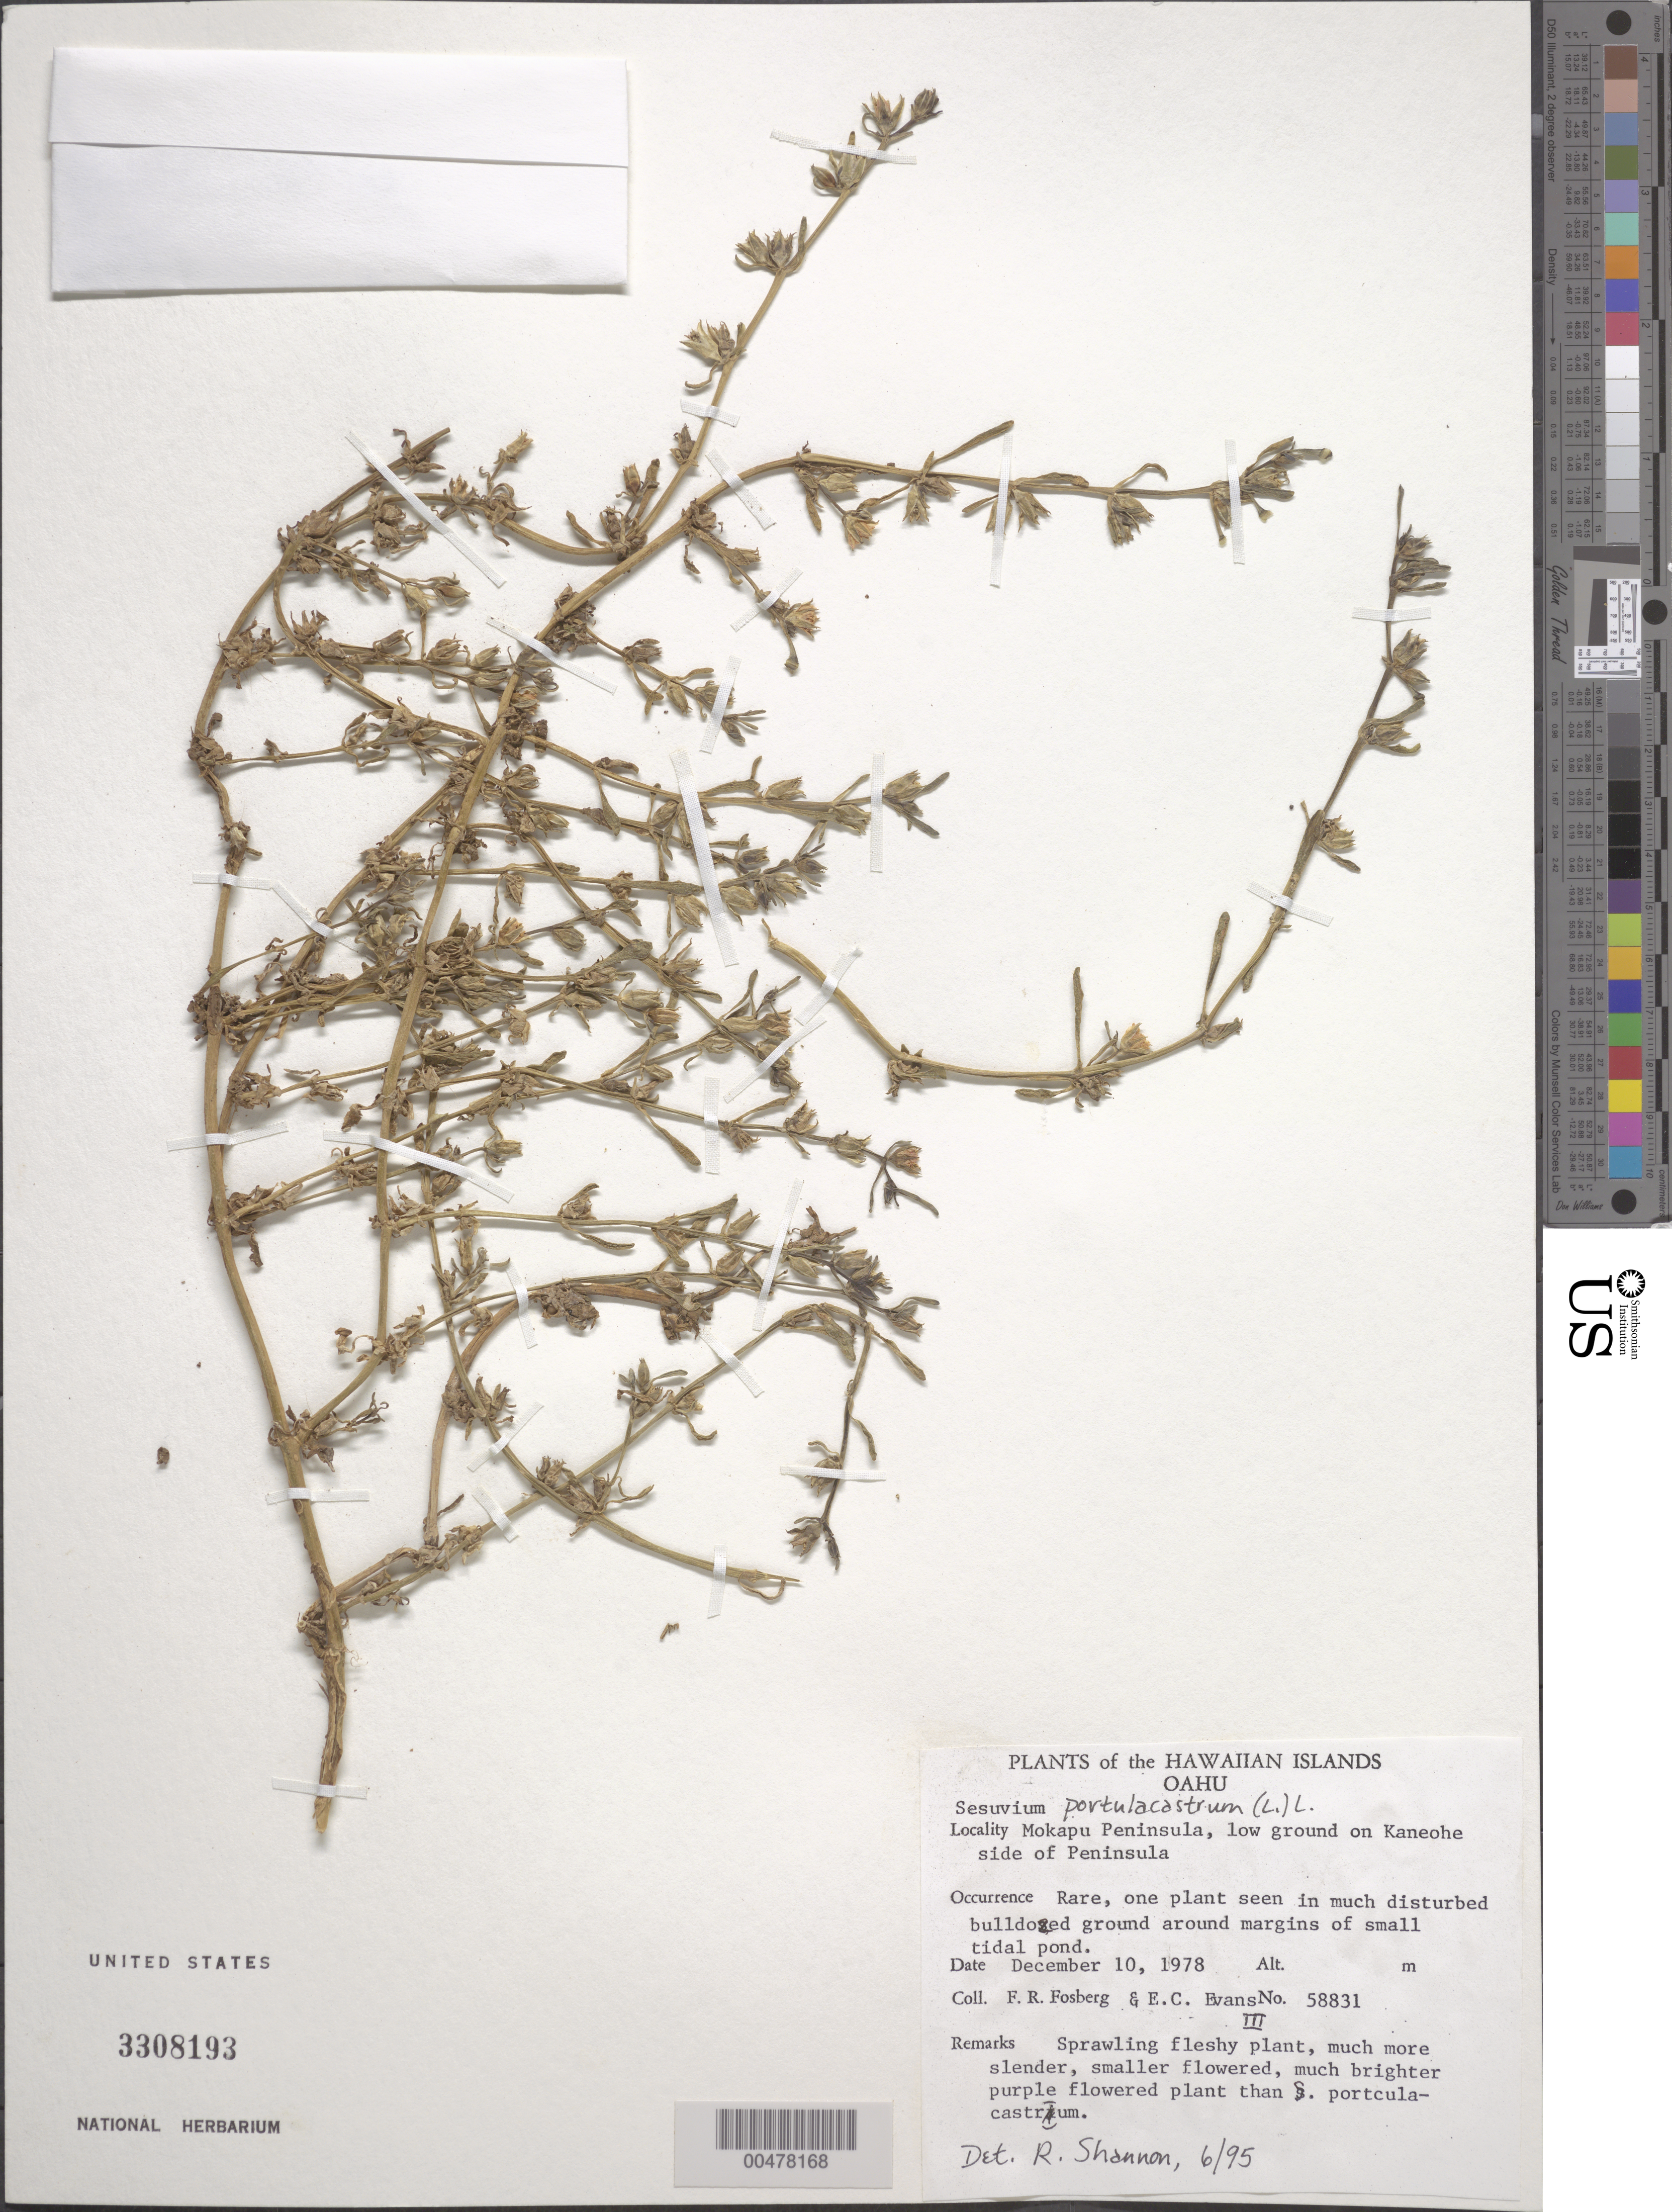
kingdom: Plantae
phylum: Tracheophyta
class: Magnoliopsida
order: Caryophyllales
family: Aizoaceae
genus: Sesuvium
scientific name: Sesuvium revolutifolium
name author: Ortega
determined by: Strong, Mark T., (BOT), Smithsonian Institution - National Museum of Natural History (UNITED STATES)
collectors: F. R. Fosberg & E. C. Evans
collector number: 58831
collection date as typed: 10 Dec 1978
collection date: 1978-12-10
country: United States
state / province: Hawaii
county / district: Honolulu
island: Oahu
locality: Mokapu Peninsula, Kaneohe side of peninsula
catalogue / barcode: US 3308193